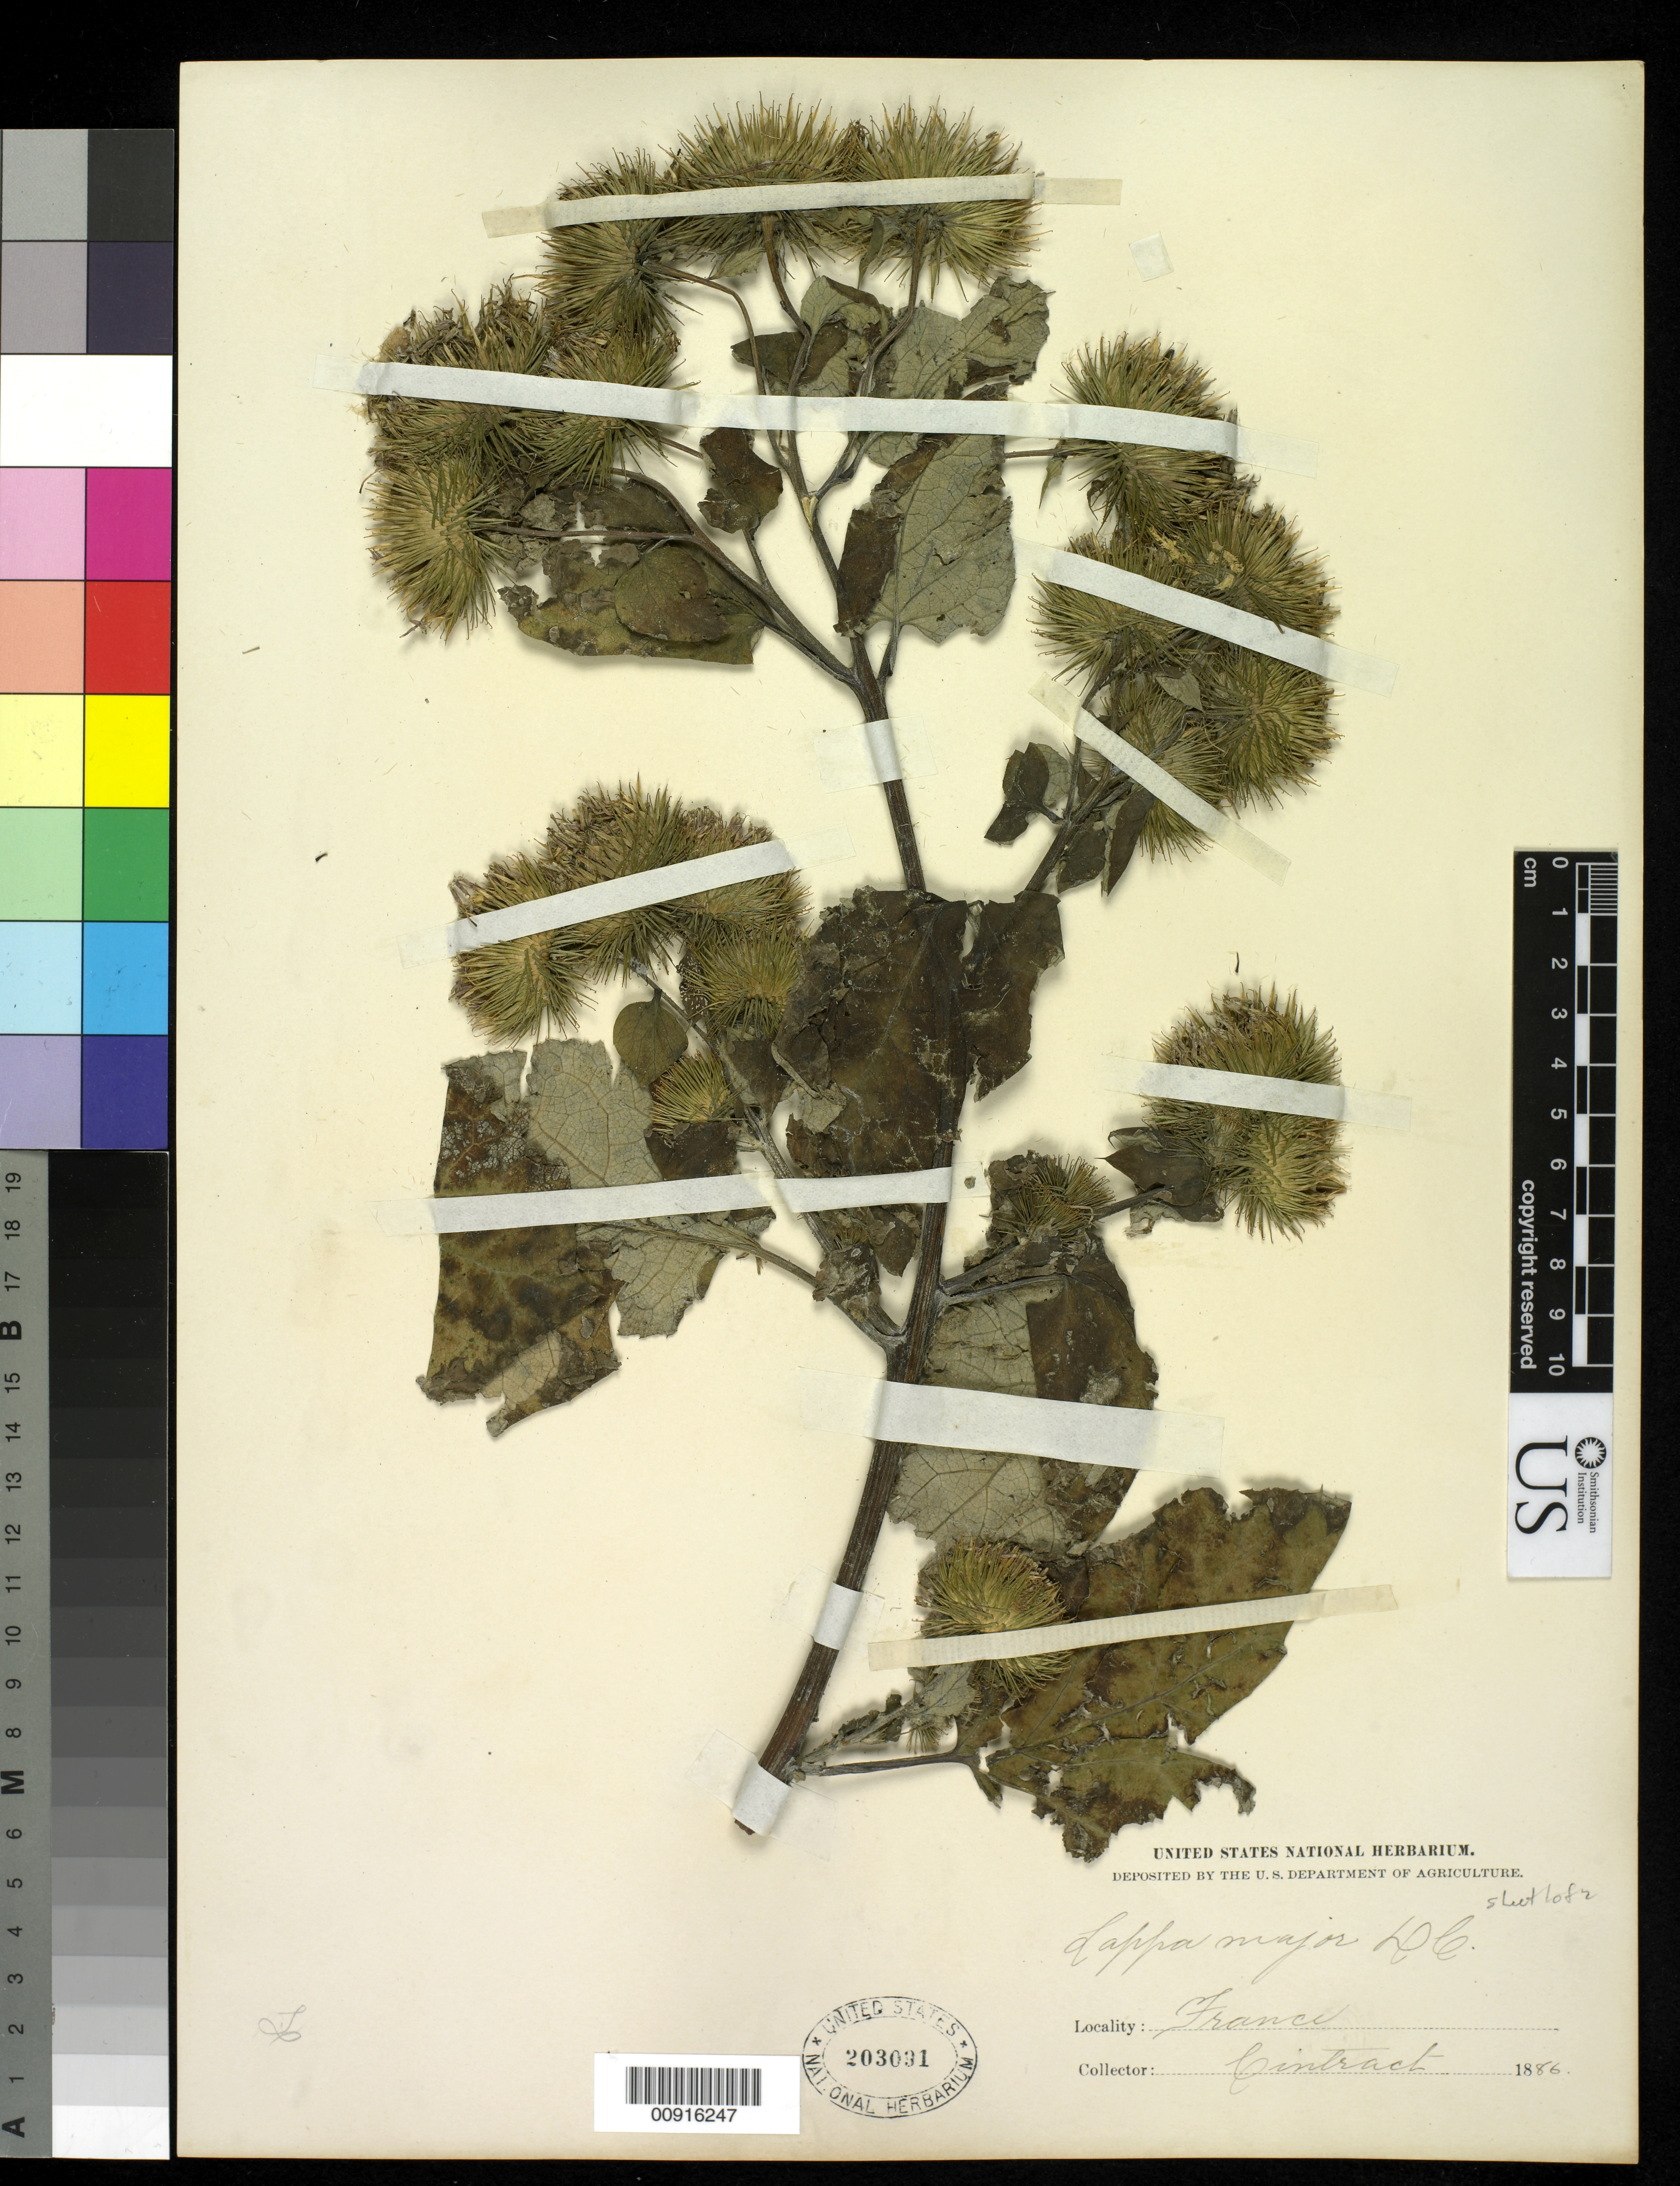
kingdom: Plantae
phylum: Tracheophyta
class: Magnoliopsida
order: Asterales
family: Asteraceae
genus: Arctium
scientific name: Arctium lappa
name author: L.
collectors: Cintract, --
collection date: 1896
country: France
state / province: Hauts-de-France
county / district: Oise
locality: Pierrefouds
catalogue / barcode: US 203091